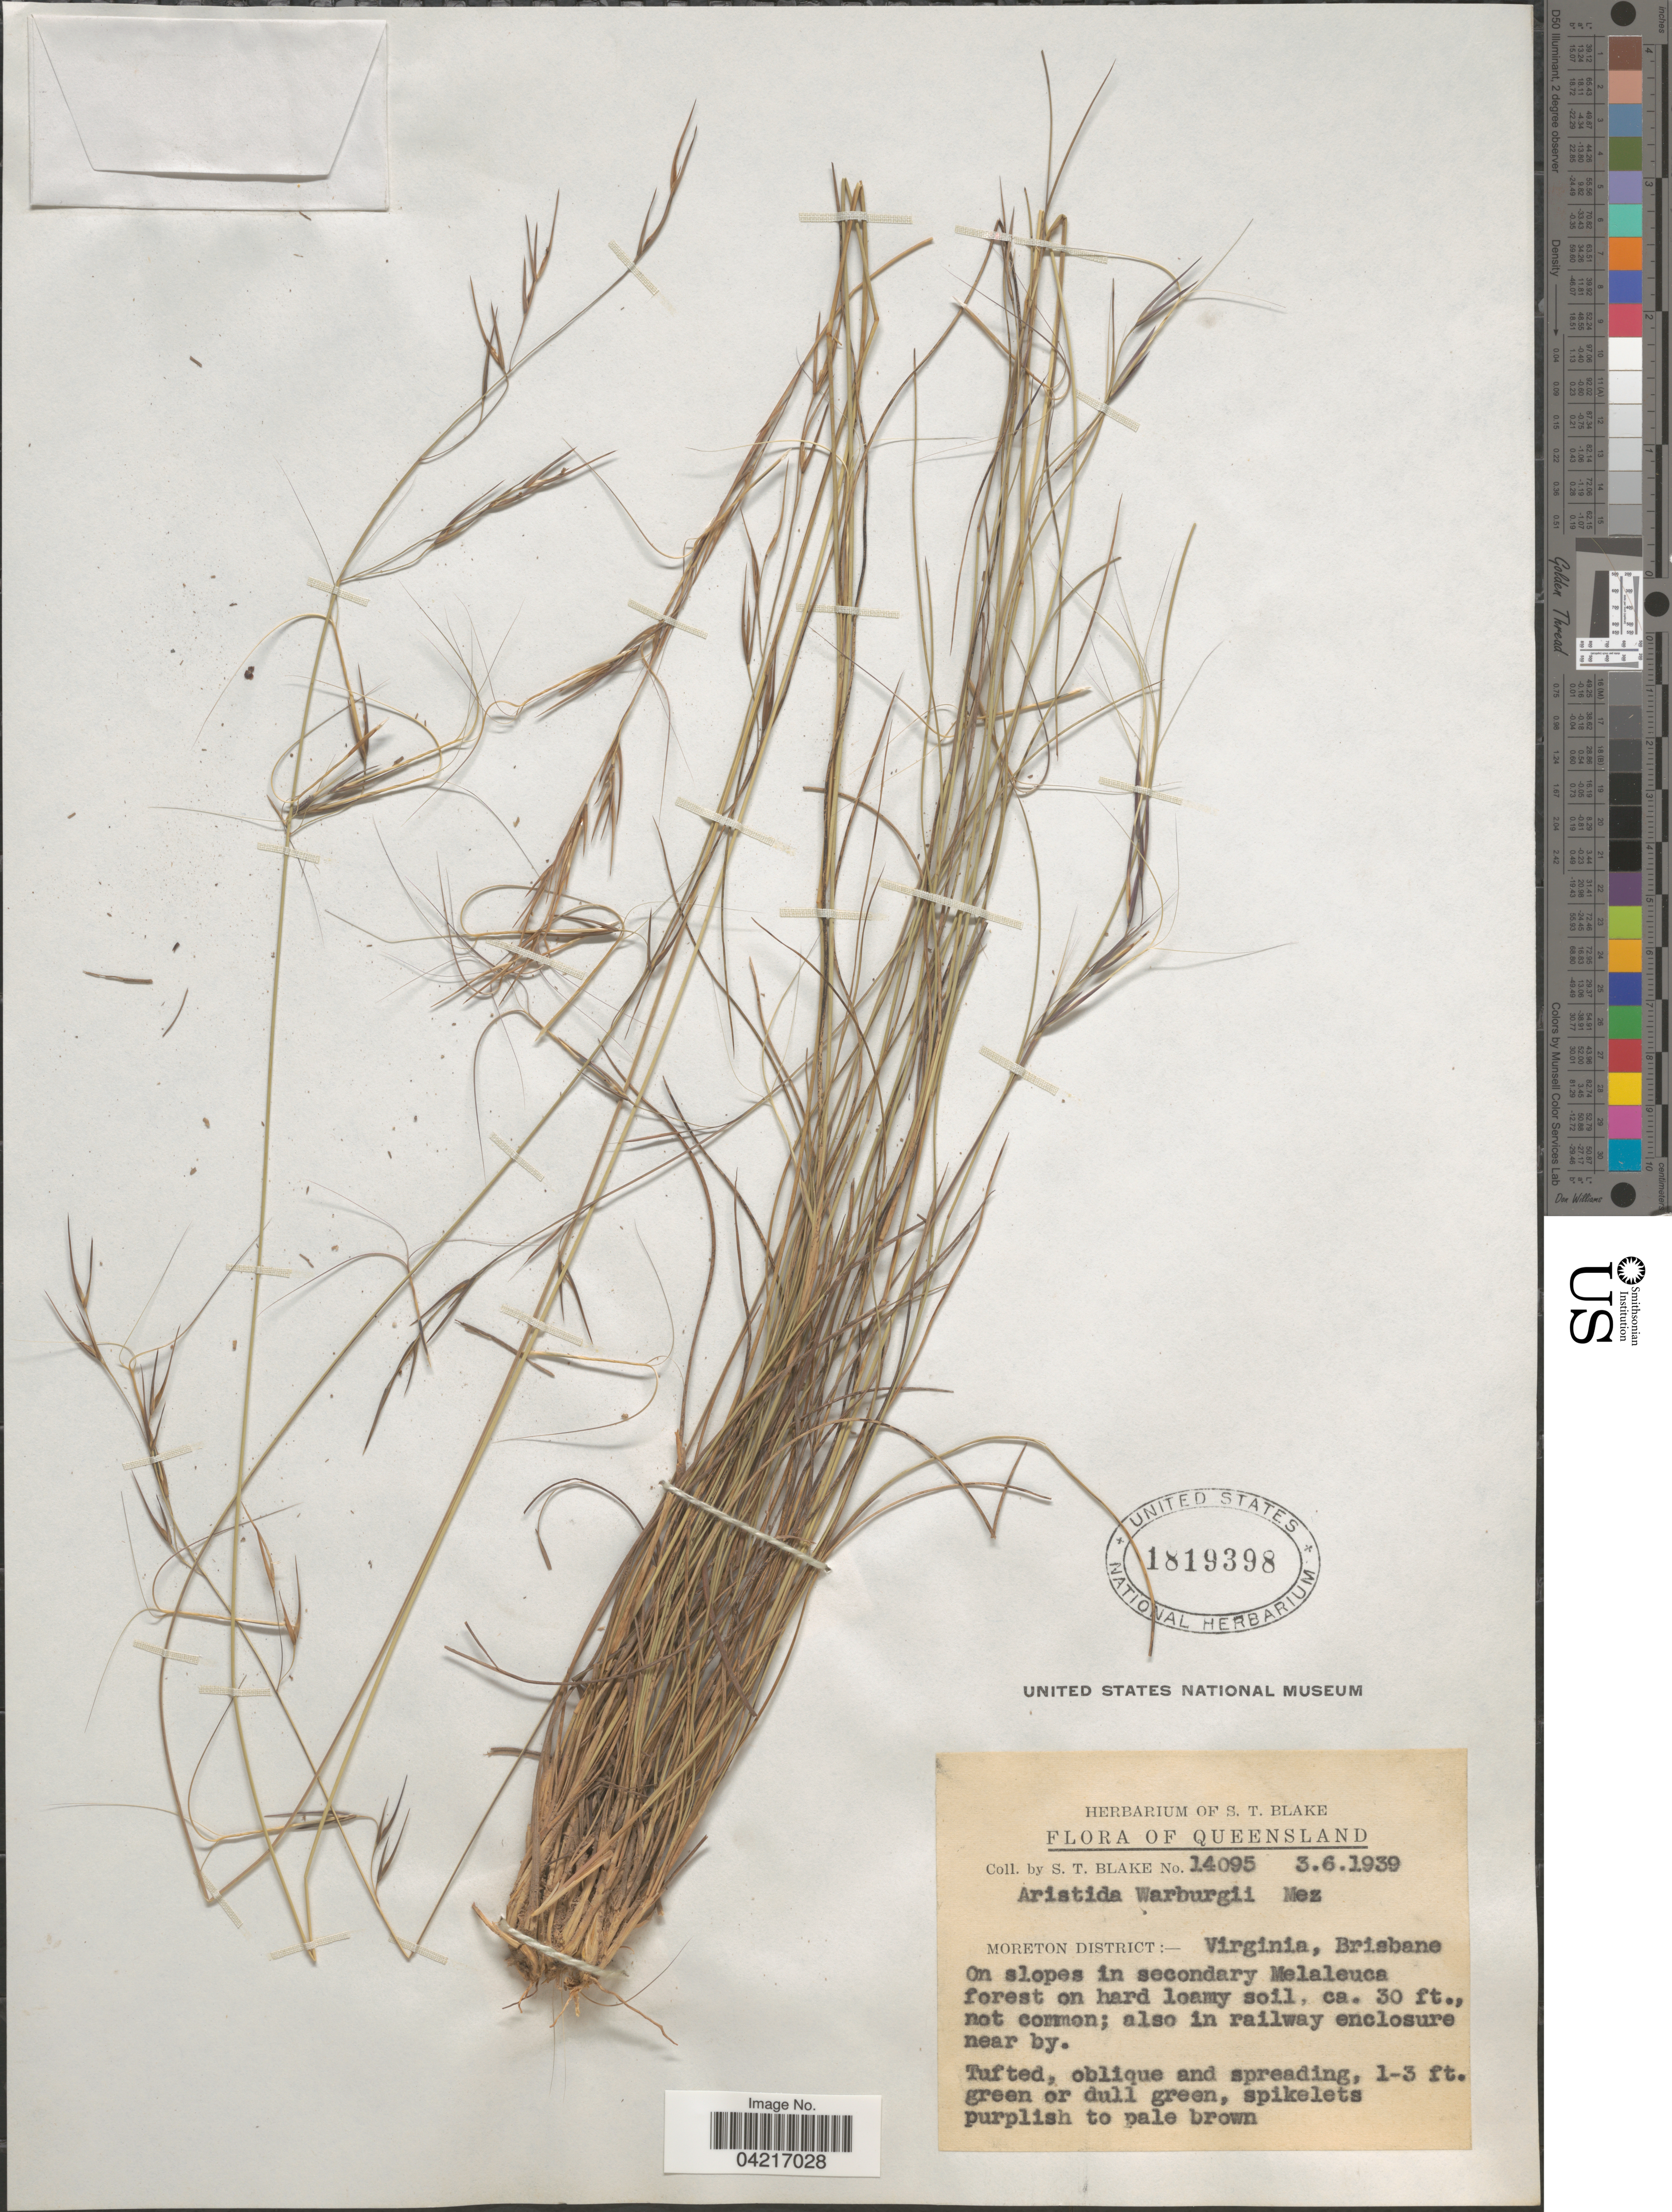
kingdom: Plantae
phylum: Tracheophyta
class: Liliopsida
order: Poales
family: Poaceae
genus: Aristida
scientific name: Aristida warburgii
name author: Mez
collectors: S. T. Blake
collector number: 14095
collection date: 1939-06-03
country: Australia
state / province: Queensland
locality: Moreton District:- Virginia, Brisbane. On slopes in secondary Melaleuca forest on hard loamy soil.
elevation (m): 9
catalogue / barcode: US 1819398